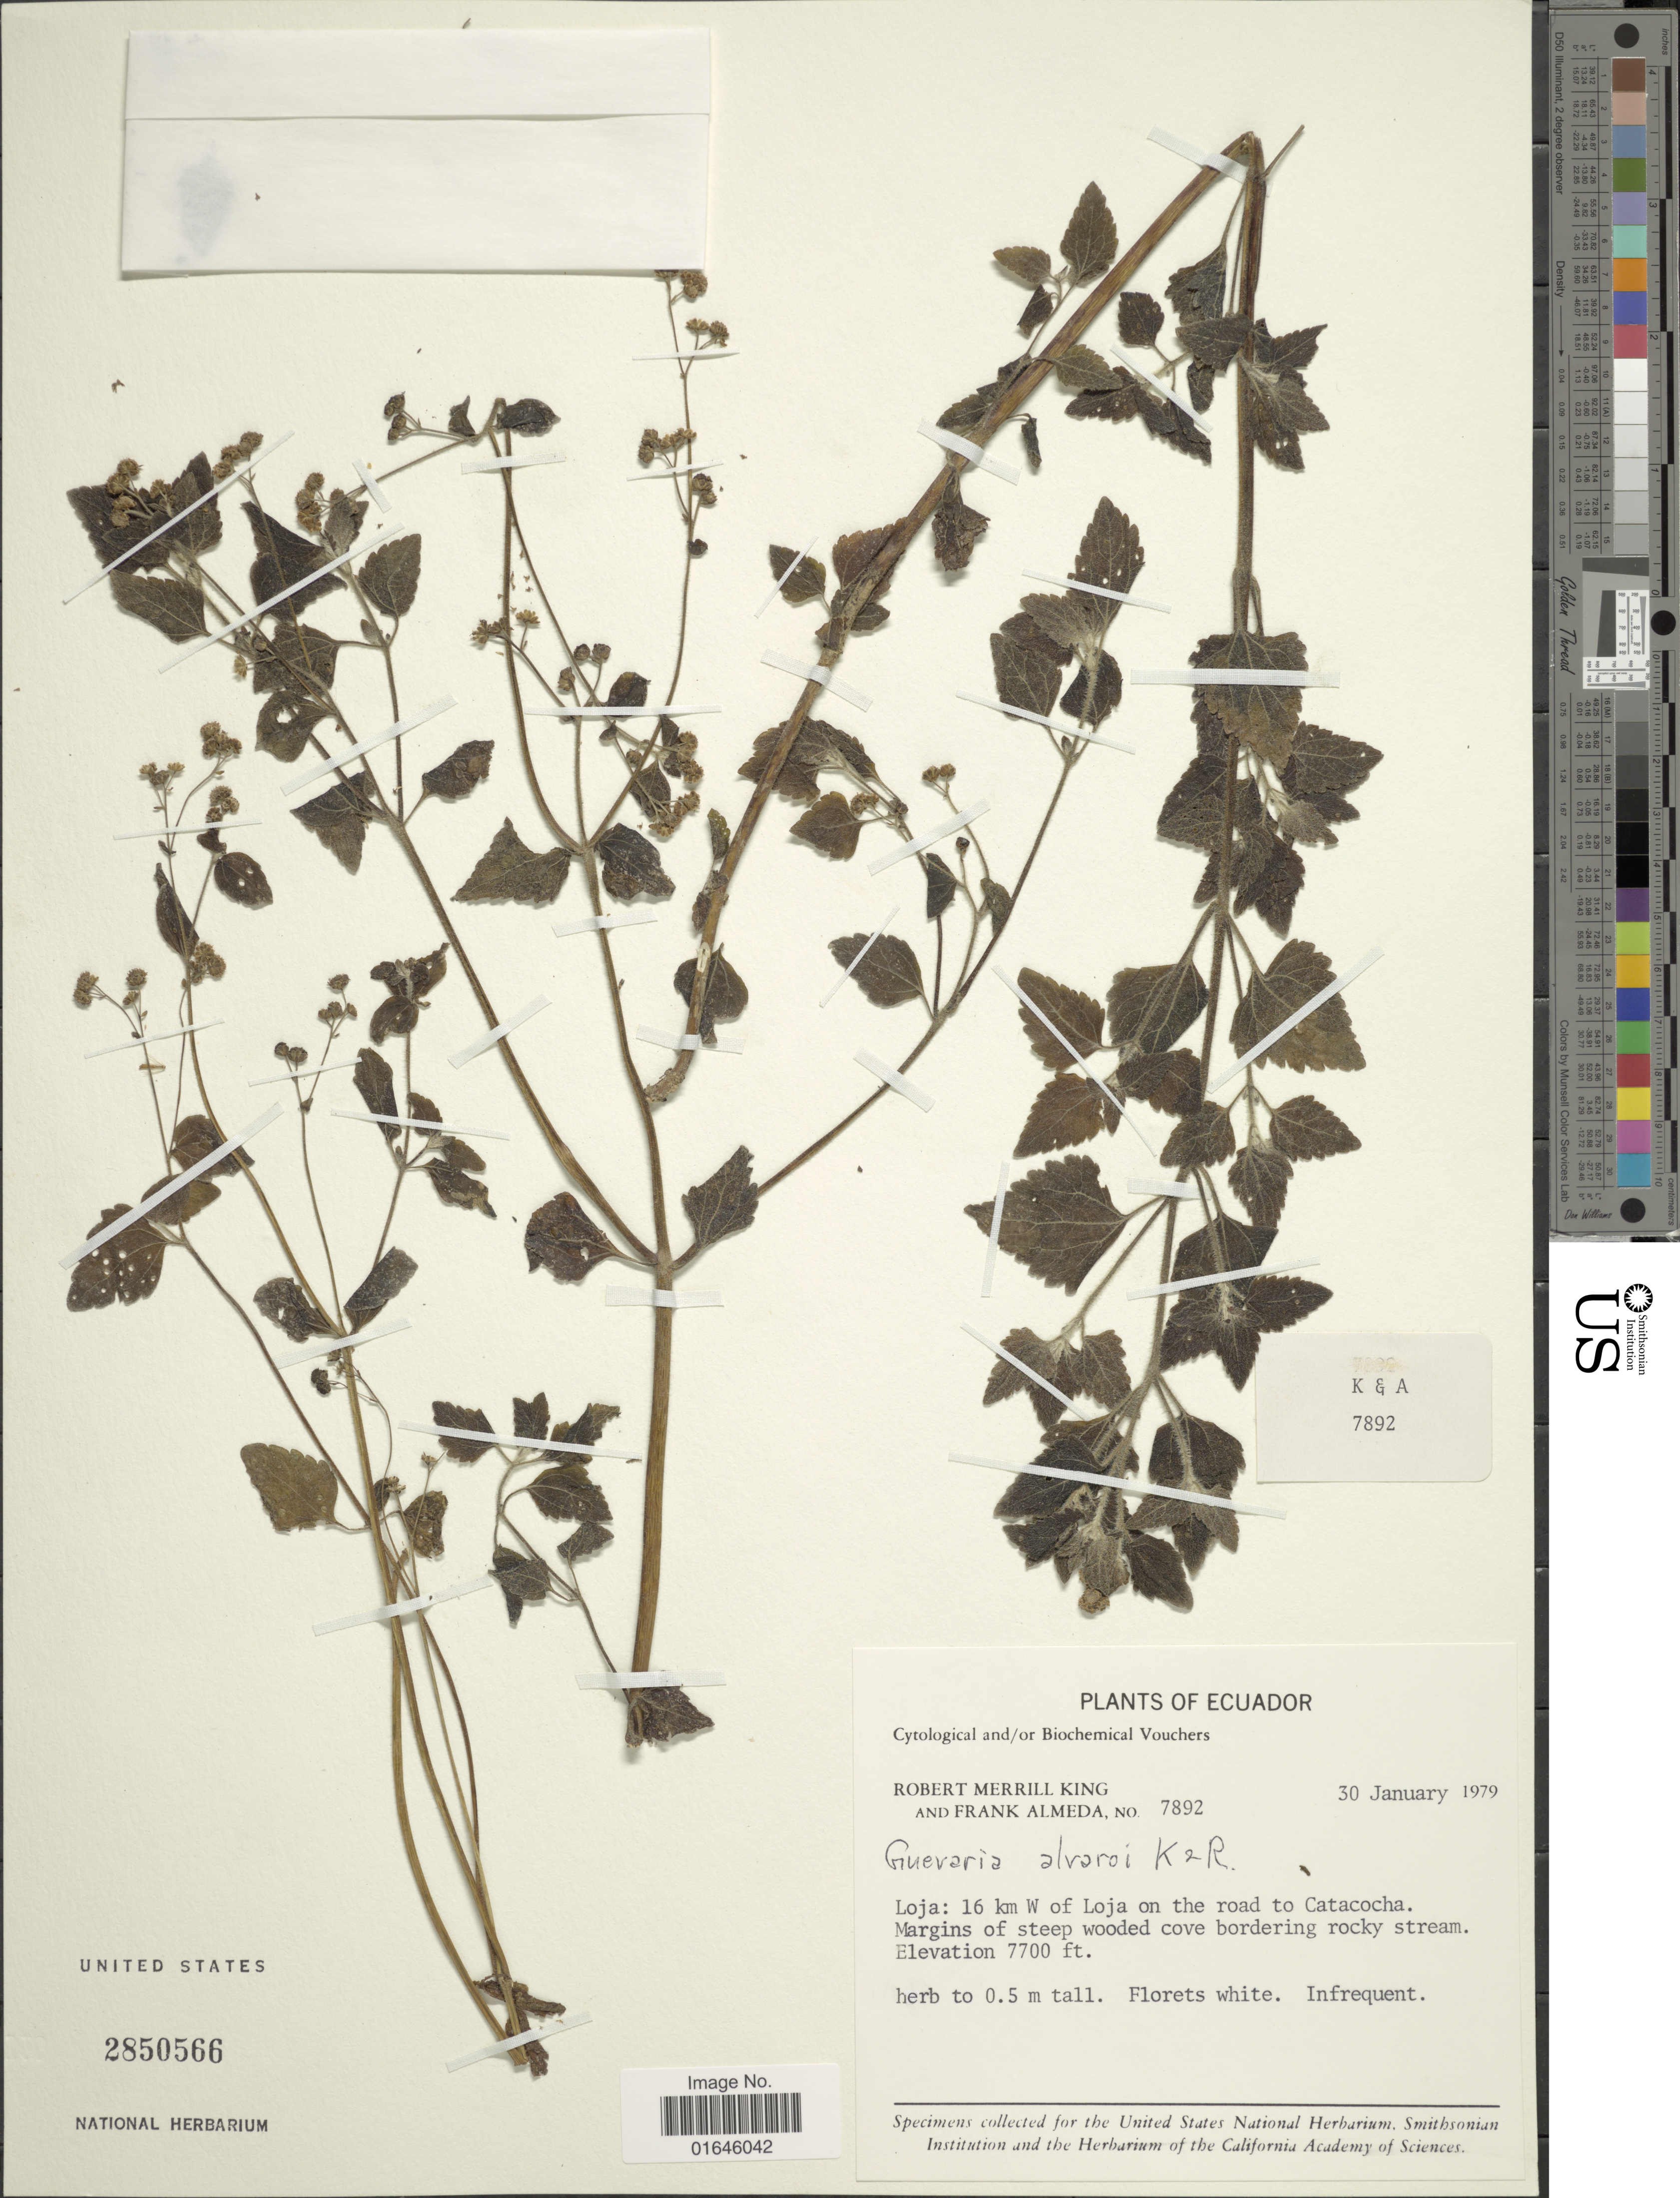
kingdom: Plantae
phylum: Tracheophyta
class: Magnoliopsida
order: Asterales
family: Asteraceae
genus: Guevaria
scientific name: Guevaria alvaroi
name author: R.M. King & H. Rob.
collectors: R. M. King & F. Almeda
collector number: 7892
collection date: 1979-01-30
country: Ecuador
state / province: Loja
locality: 16 km W of Loja on the road o Catacocha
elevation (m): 2347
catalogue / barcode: US 2850566